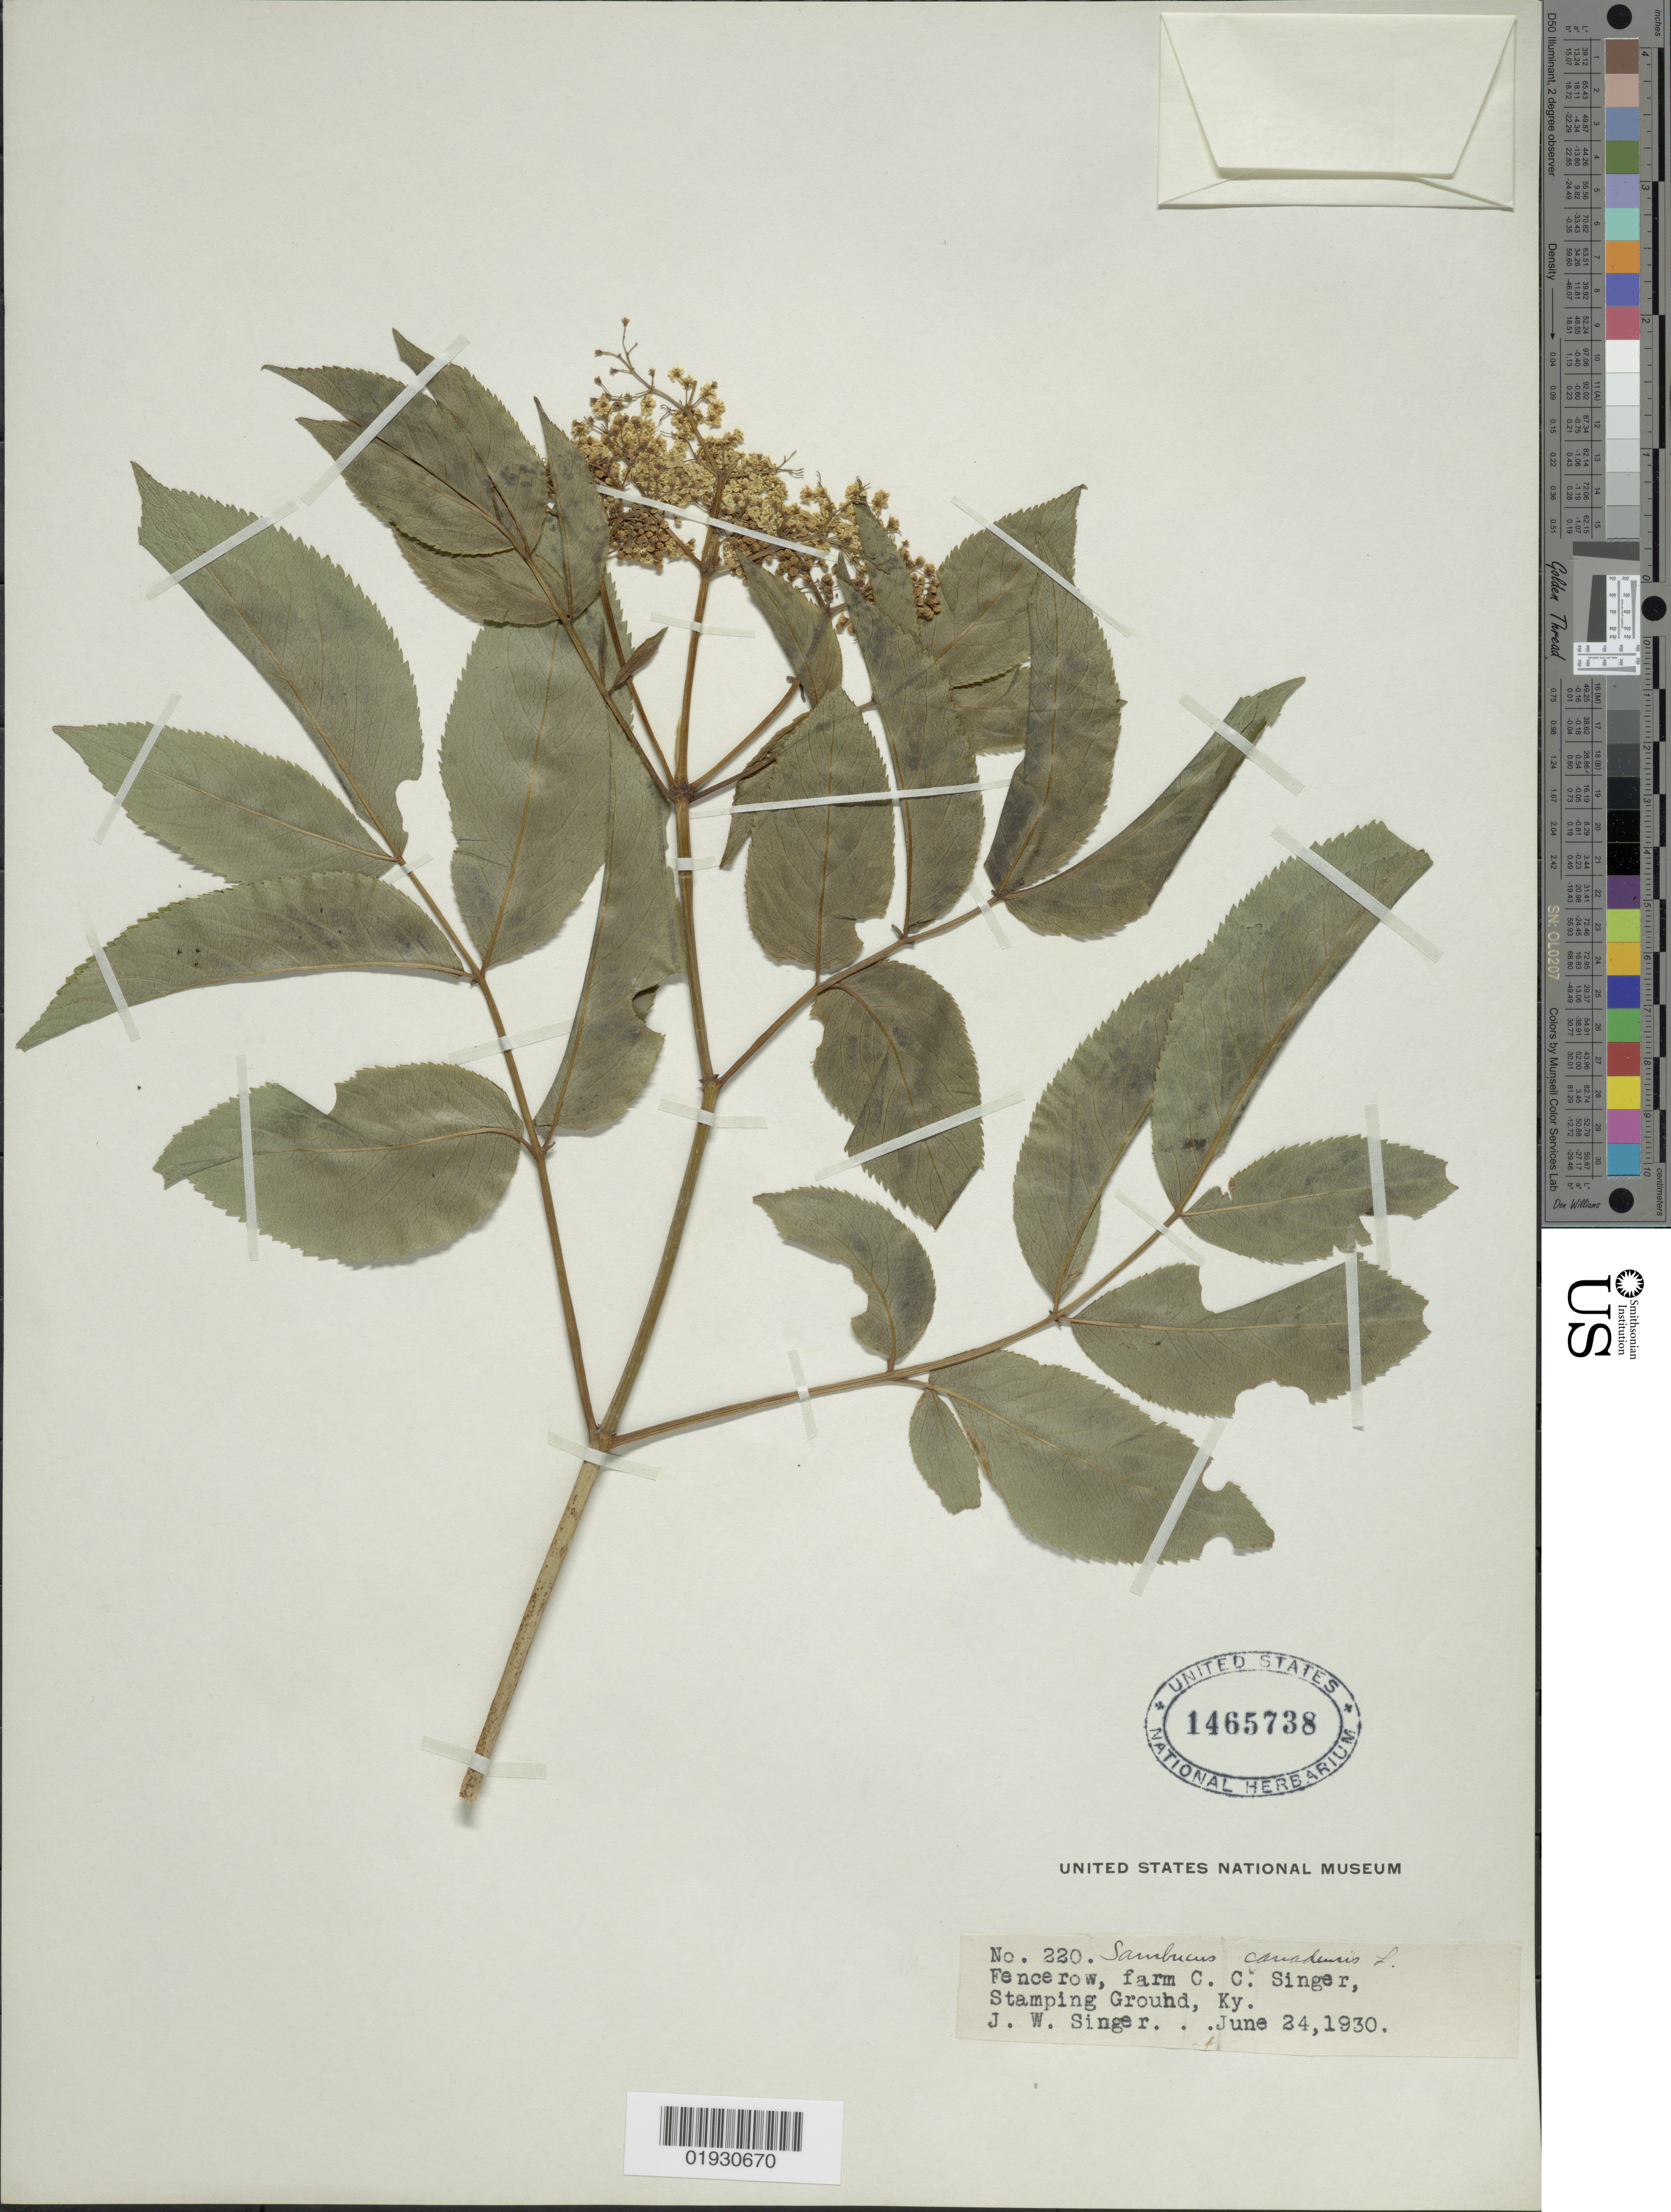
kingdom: Plantae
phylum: Tracheophyta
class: Magnoliopsida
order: Dipsacales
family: Viburnaceae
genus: Sambucus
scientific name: Sambucus canadensis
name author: L.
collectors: J. EW. Singer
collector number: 220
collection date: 1930-06-24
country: United States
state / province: Kentucky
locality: Fence row, farm C.C. Singer, Stamping Ground, Ky.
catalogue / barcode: US 1465738